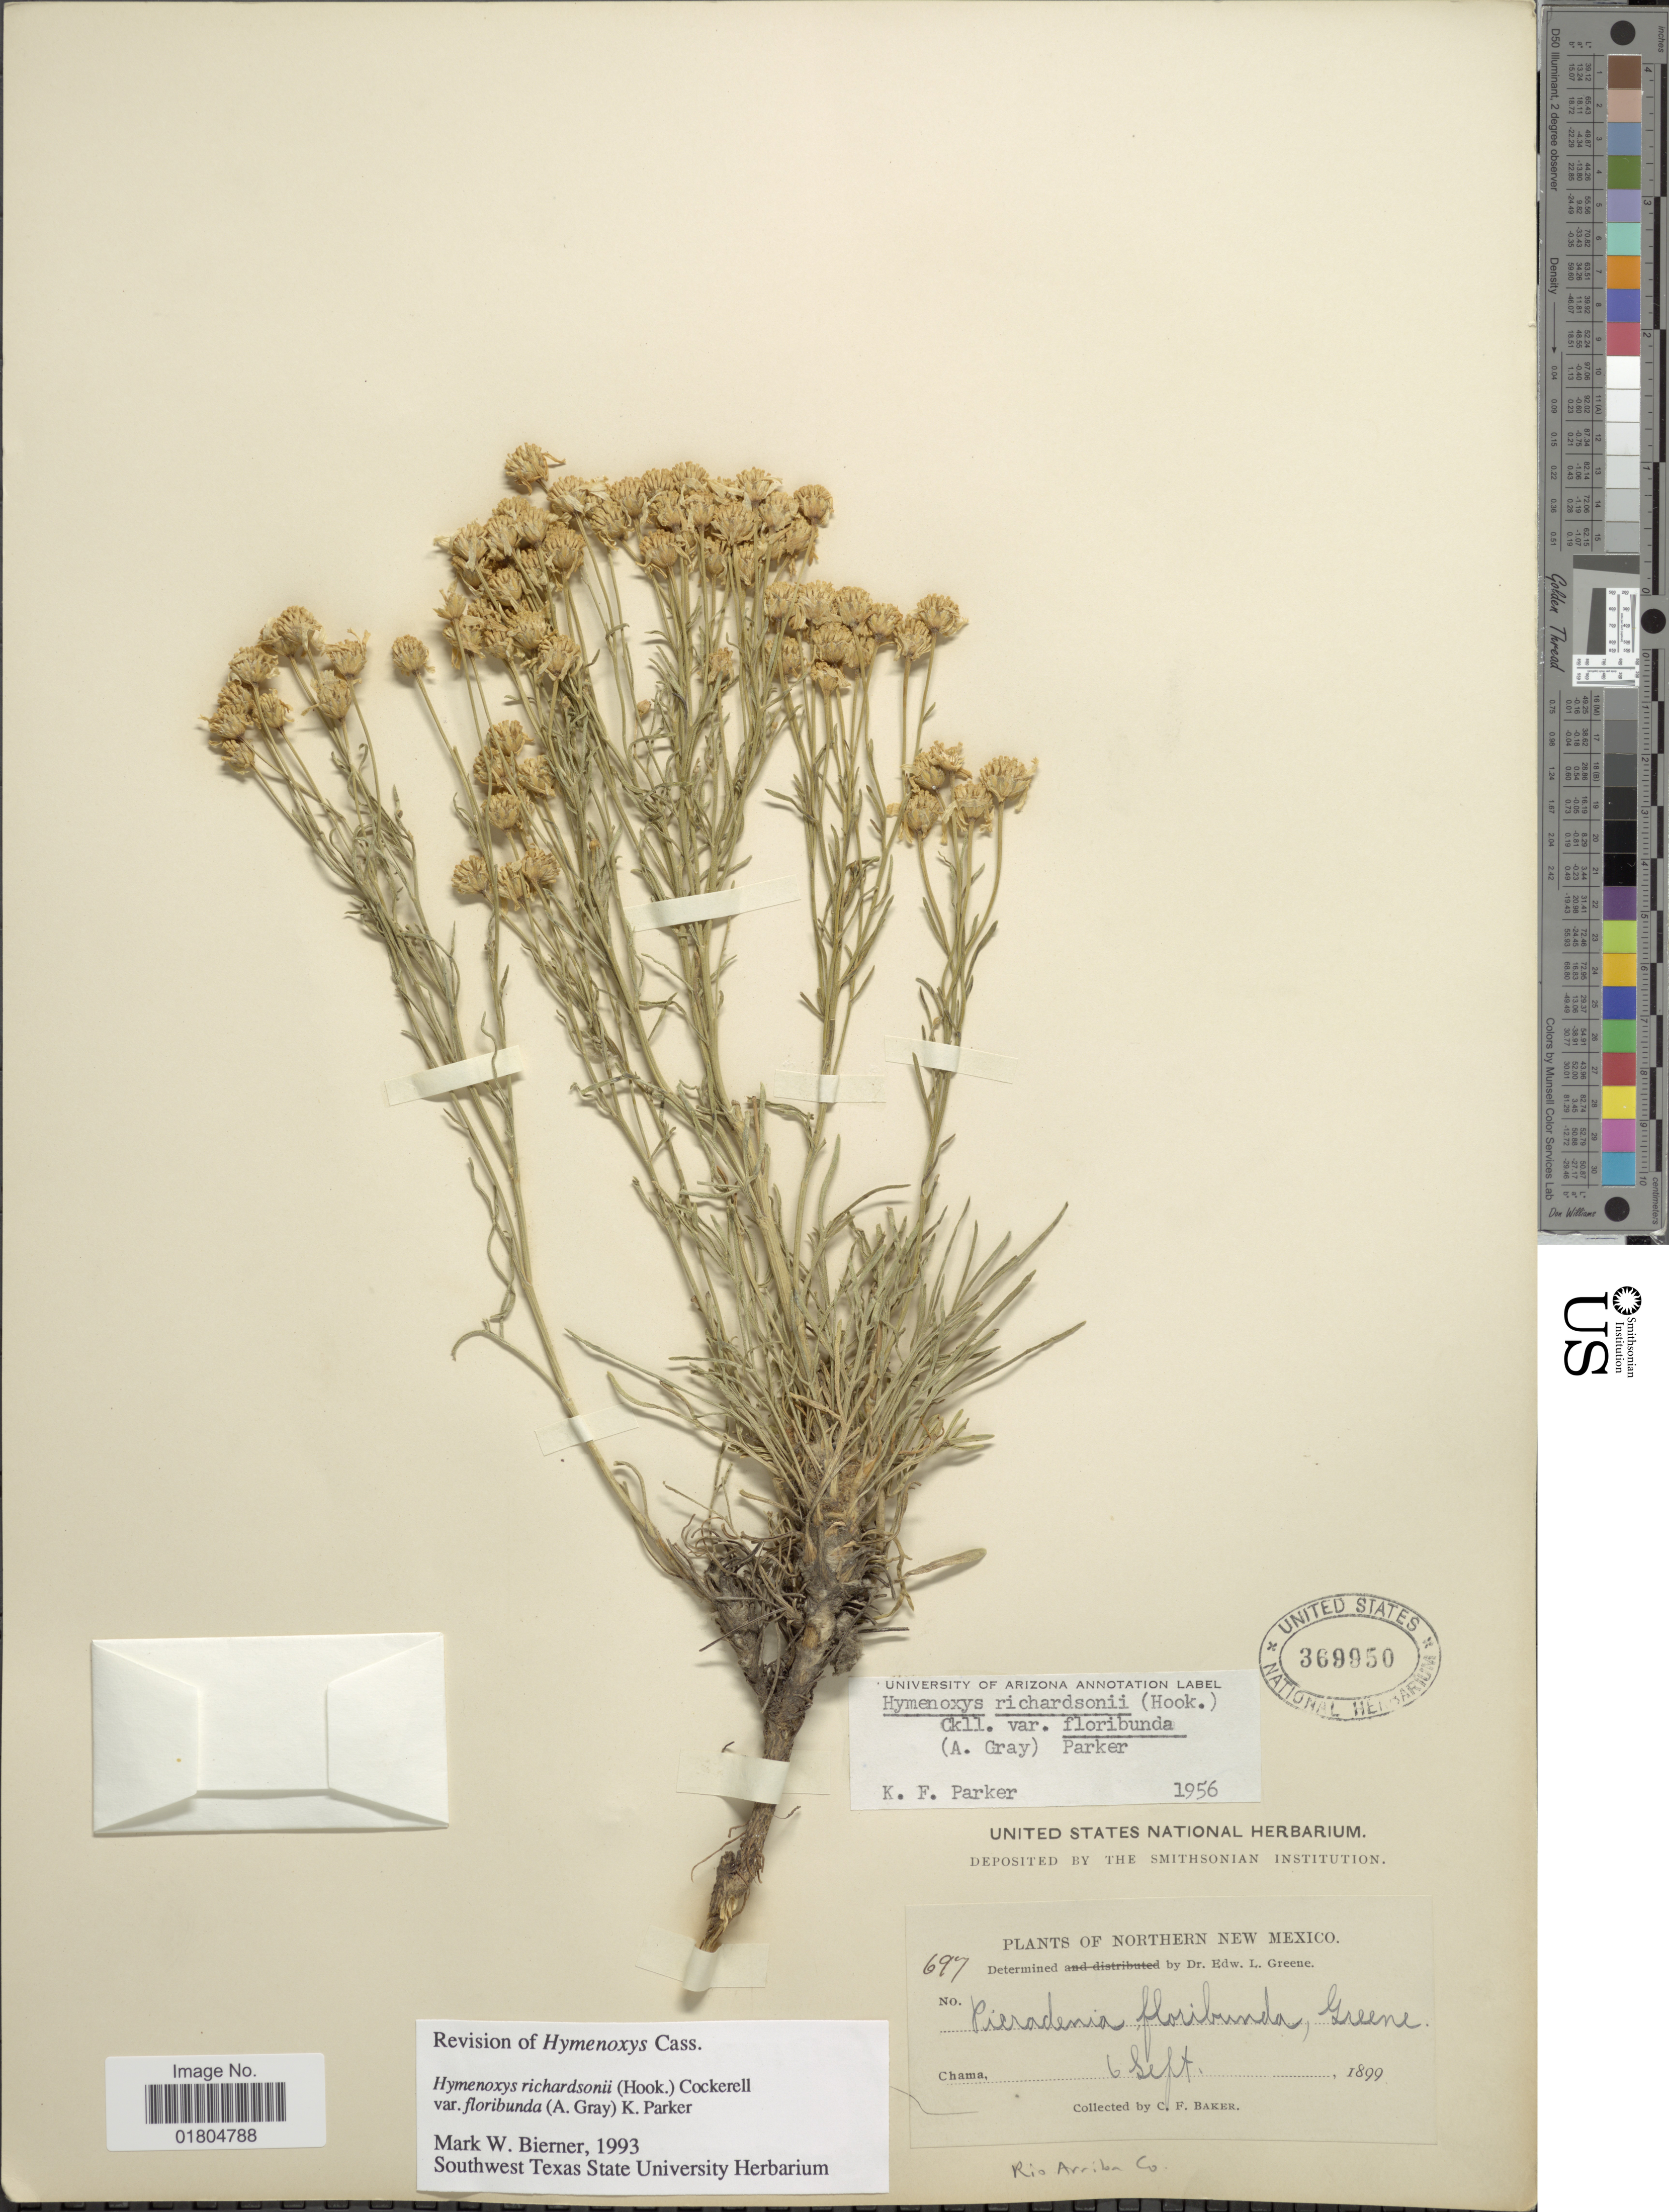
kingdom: Plantae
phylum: Tracheophyta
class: Magnoliopsida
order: Asterales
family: Asteraceae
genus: Hymenoxys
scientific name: Hymenoxys richardsonii var. floribunda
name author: (A. Gray) K.F. Parker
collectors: C. F. Baker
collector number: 697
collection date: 1899-09-06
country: United States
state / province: New Mexico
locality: Northern New Mexico. Chama. Rio Arriba Co.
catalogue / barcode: US 369950